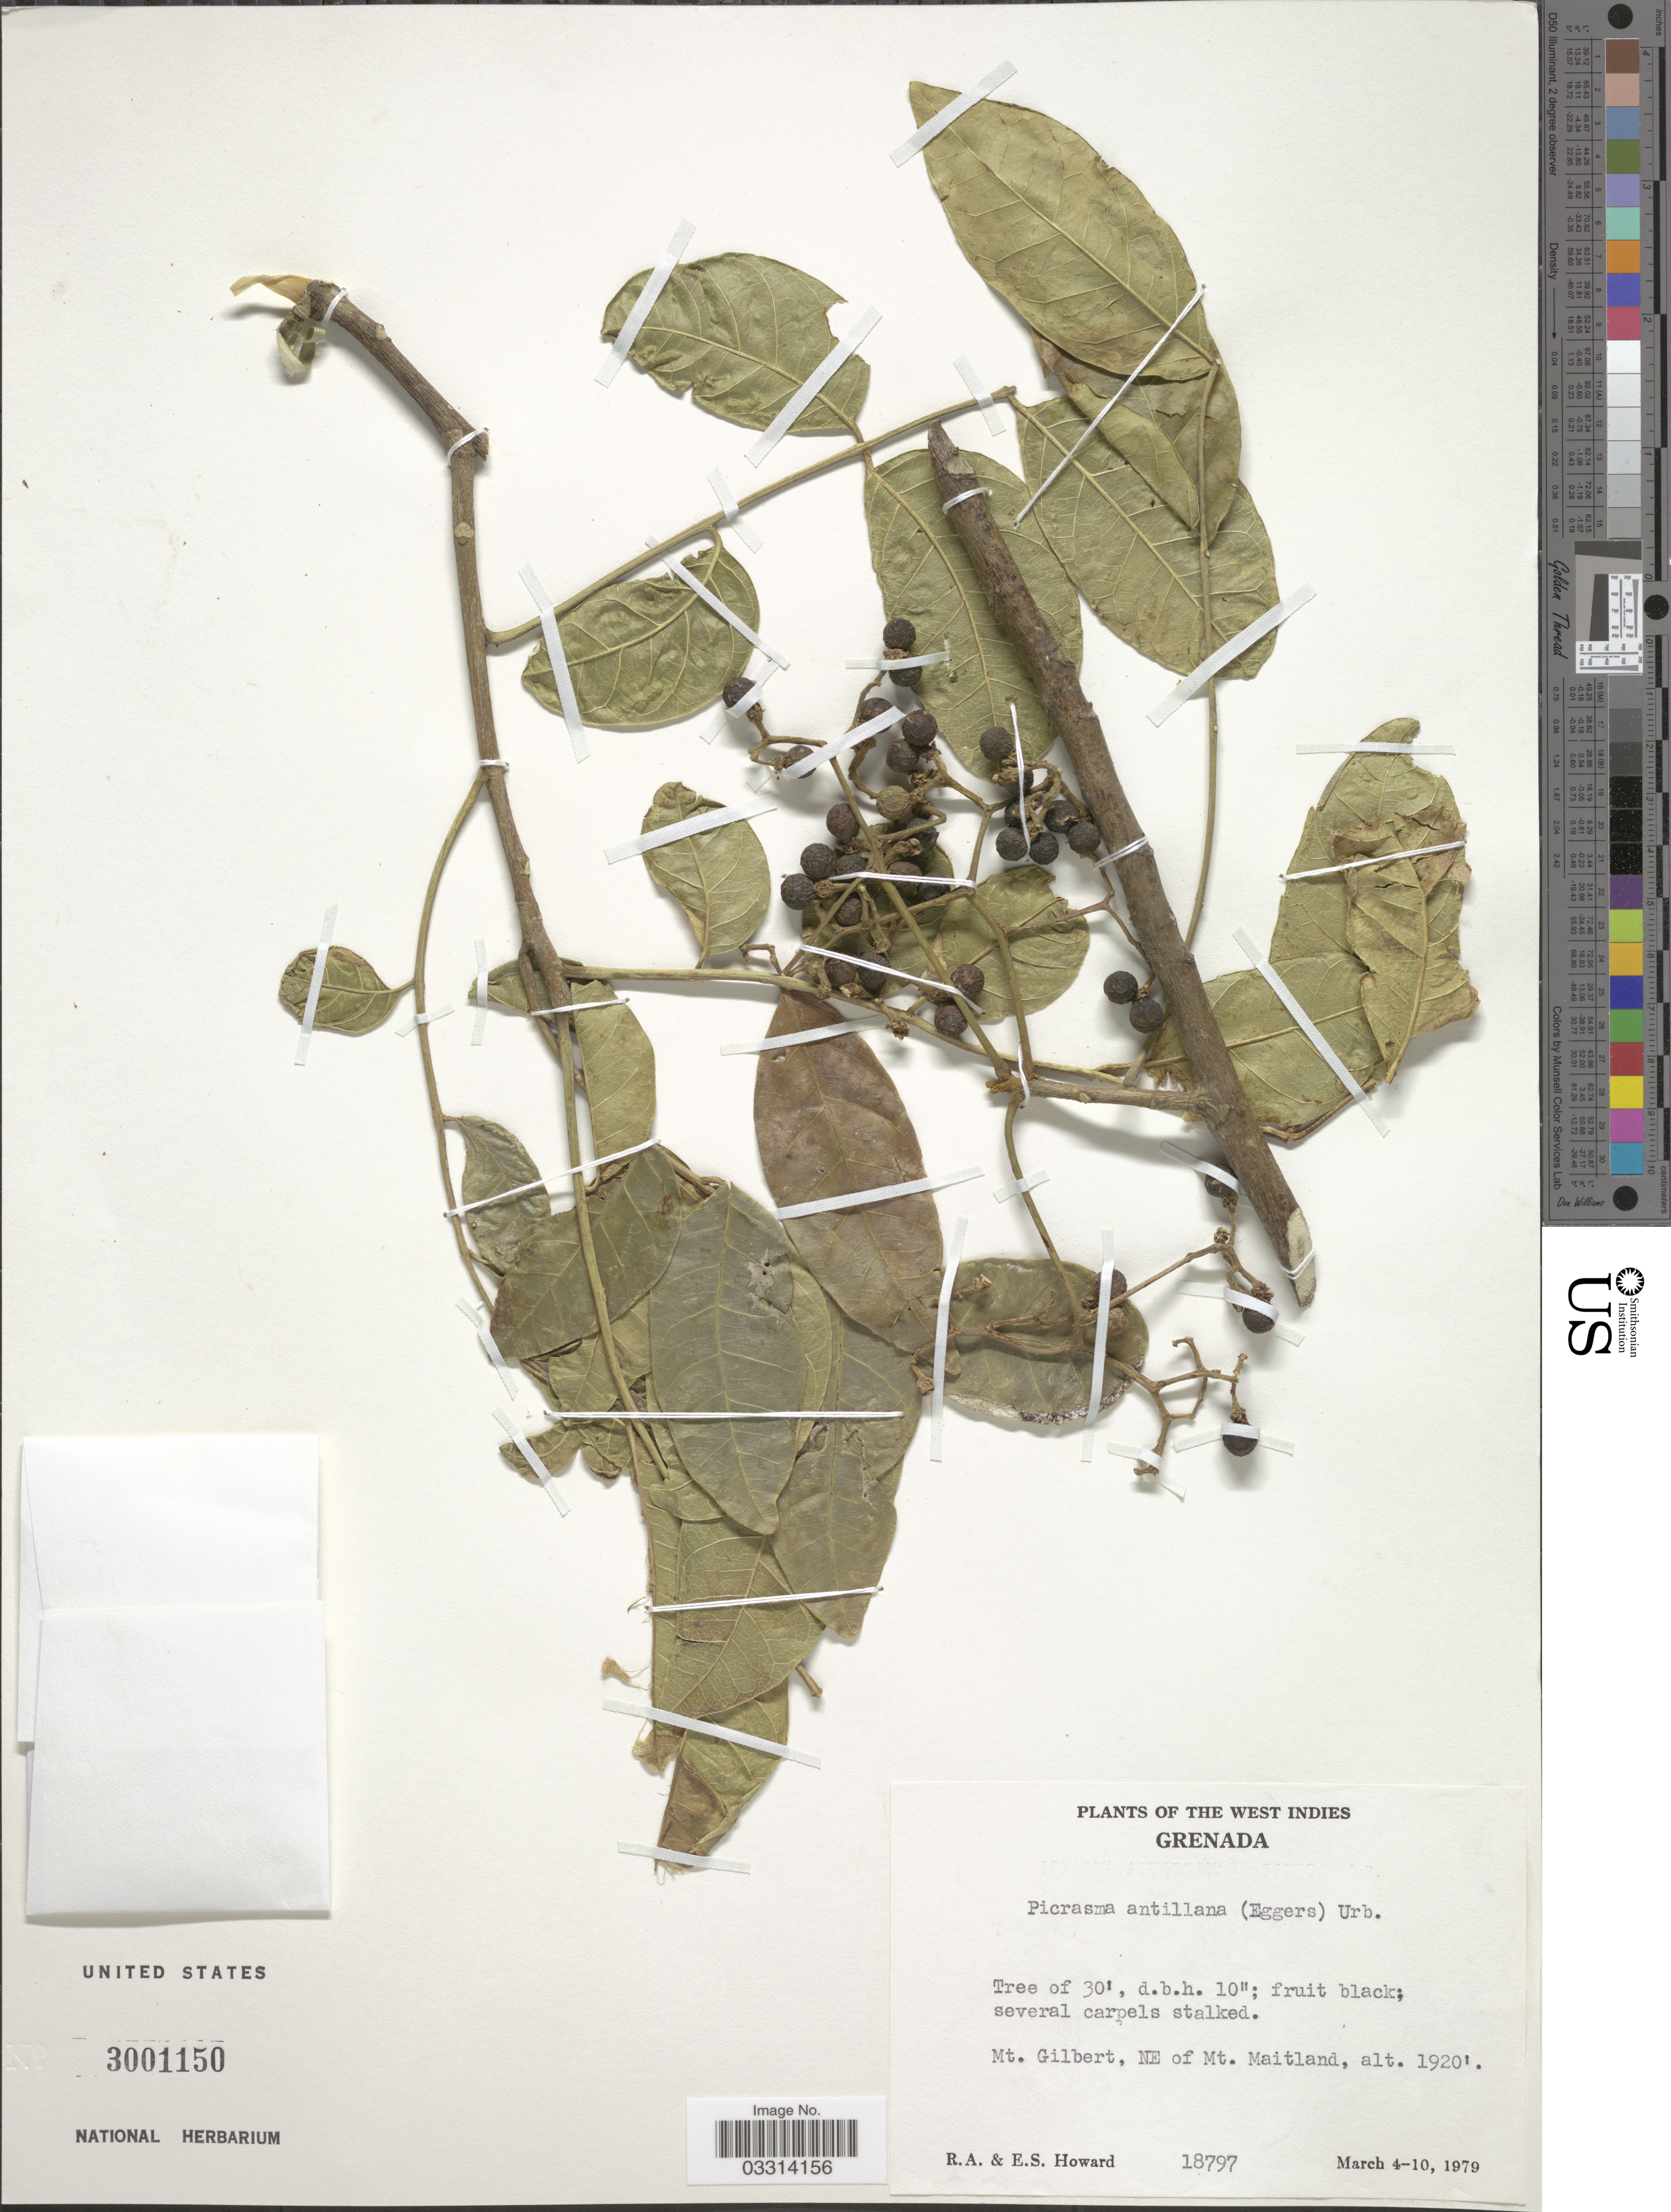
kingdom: Plantae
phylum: Tracheophyta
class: Magnoliopsida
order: Sapindales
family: Simaroubaceae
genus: Picrasma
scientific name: Picrasma excelsa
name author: (Sw.) Planch.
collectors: R. A. Howard & E. S. Howard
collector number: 18797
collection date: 1979-03-04/1979-03-10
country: Grenada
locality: Mt. Gilbert, NE of Mt. Maitland.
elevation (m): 585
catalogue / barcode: US 3001150